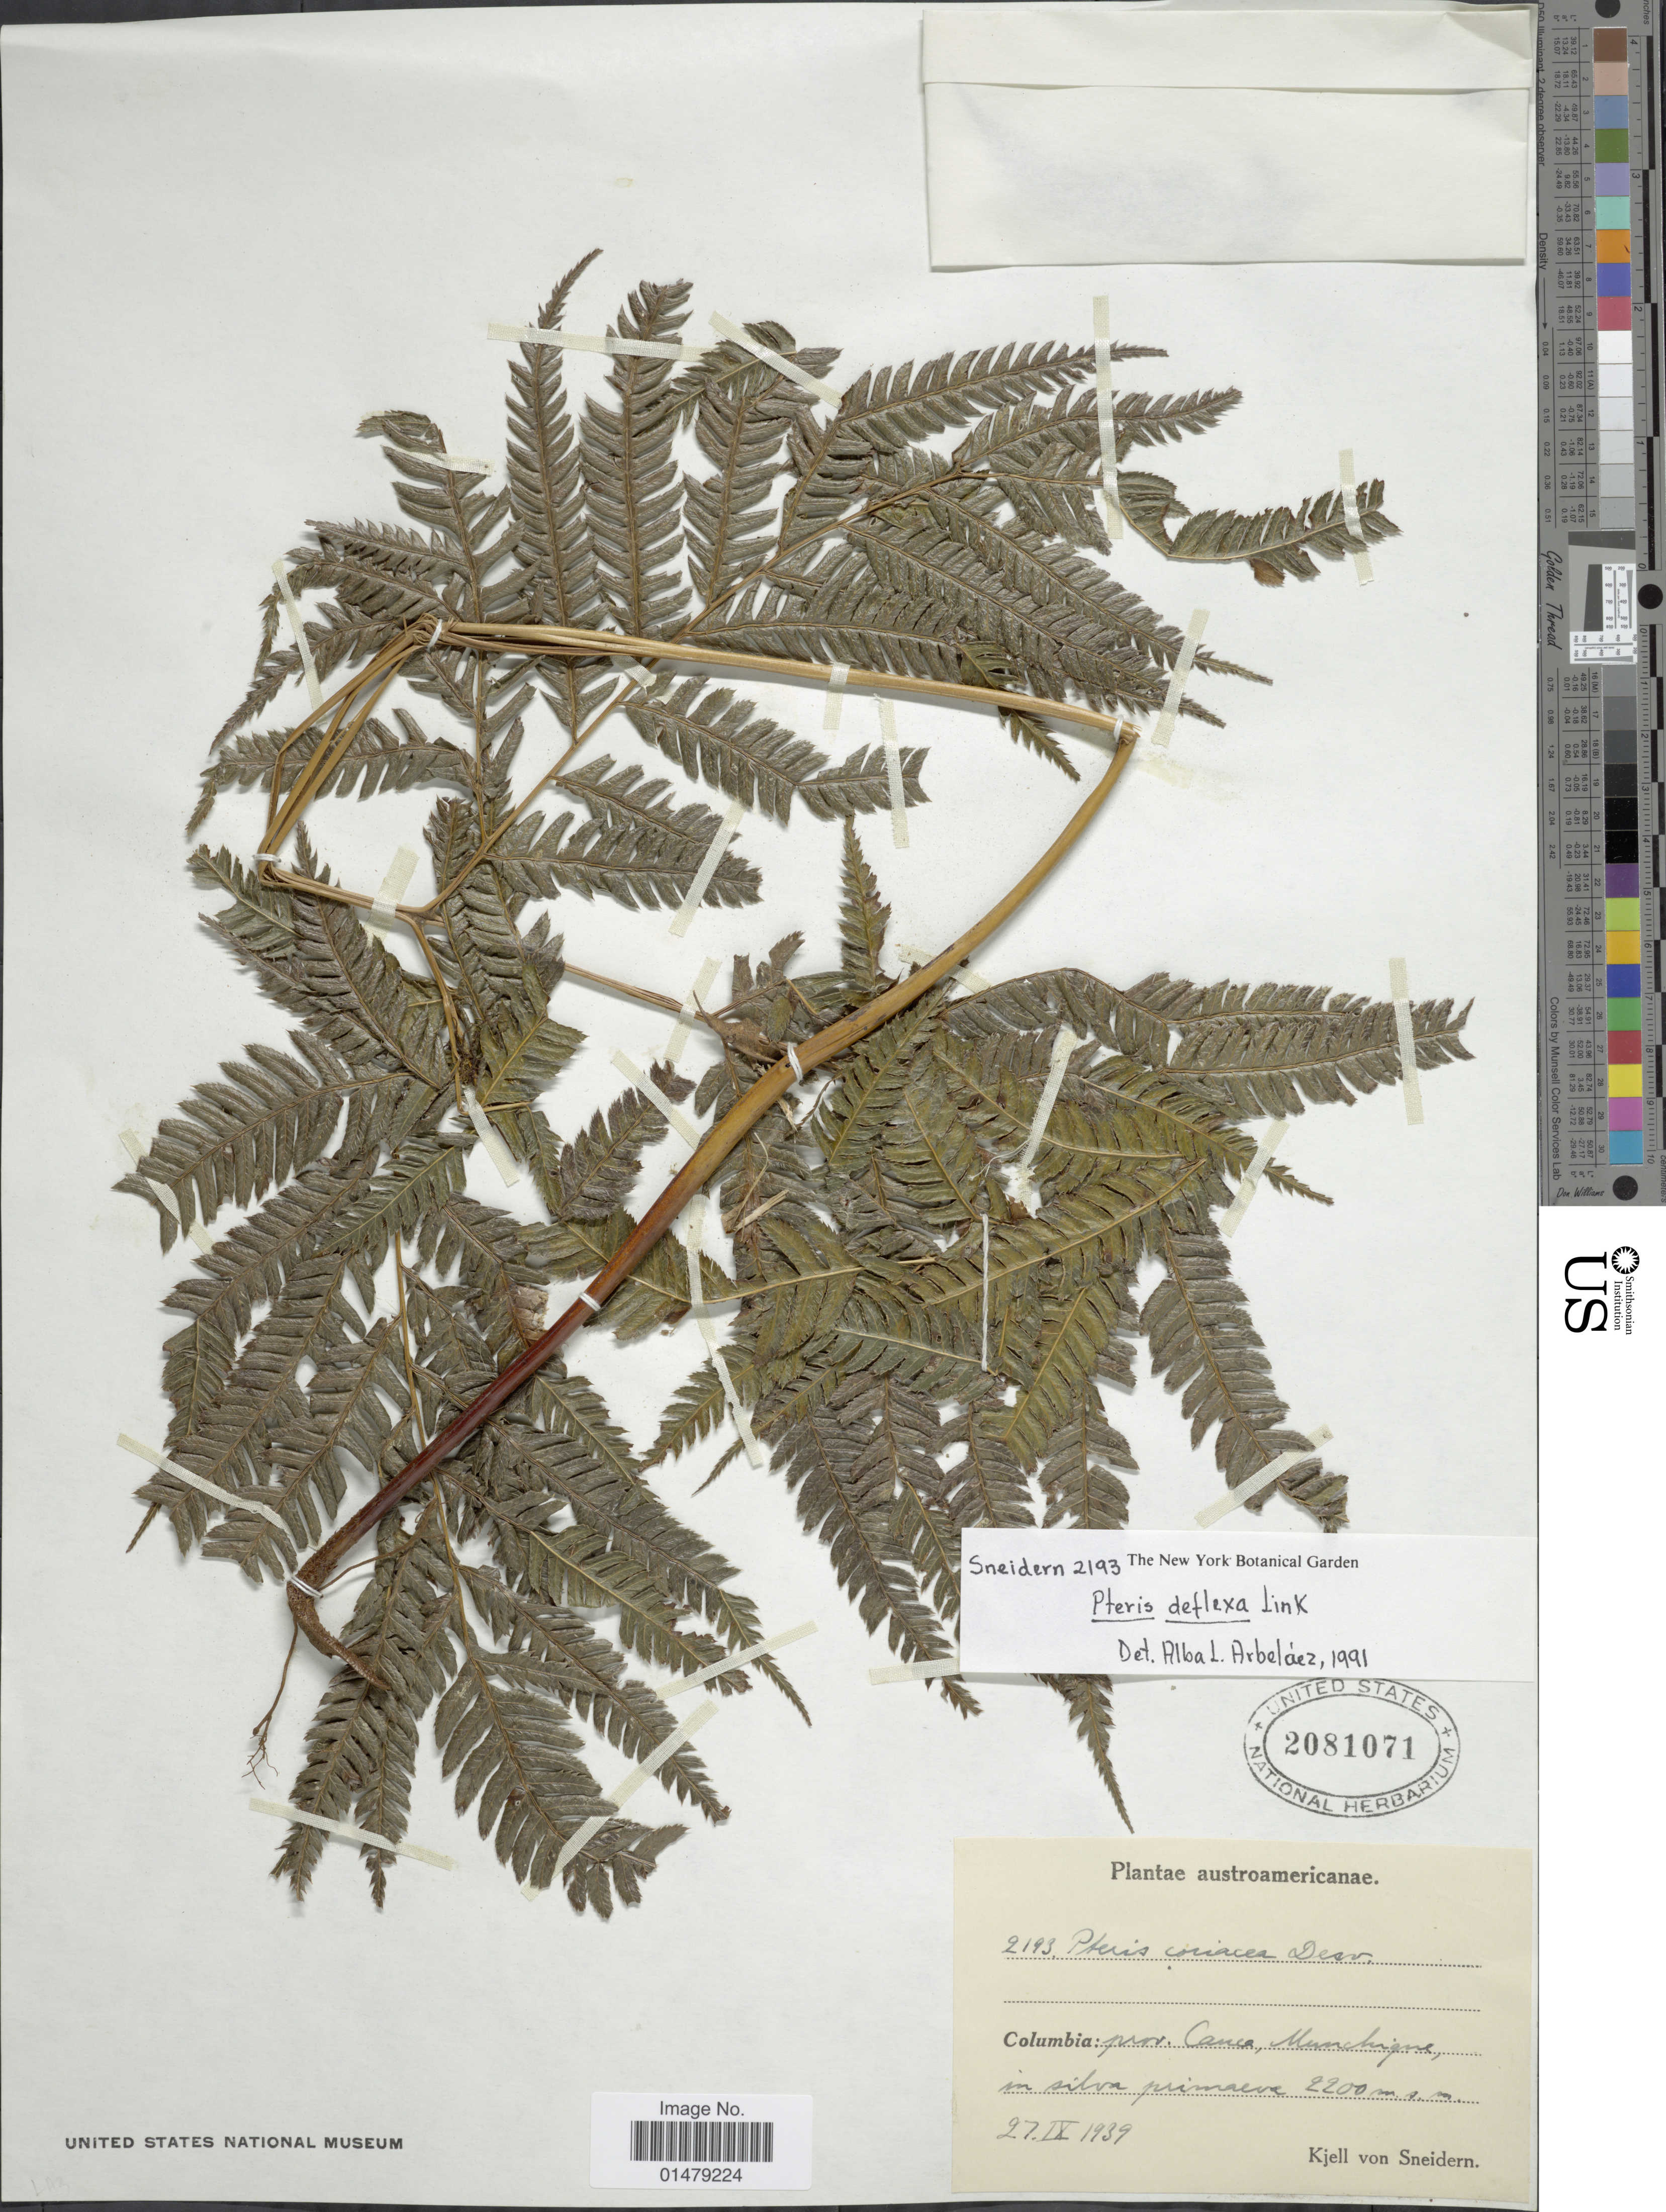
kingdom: Plantae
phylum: Tracheophyta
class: Polypodiopsida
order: Polypodiales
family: Pteridaceae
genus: Pteris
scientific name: Pteris deflexa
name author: Link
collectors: K. von Sneidern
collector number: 2193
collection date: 1939-09-27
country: Colombia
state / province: Cauca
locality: Prov. Canca. Munchique in silva primaeve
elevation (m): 2200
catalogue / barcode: US 2081071